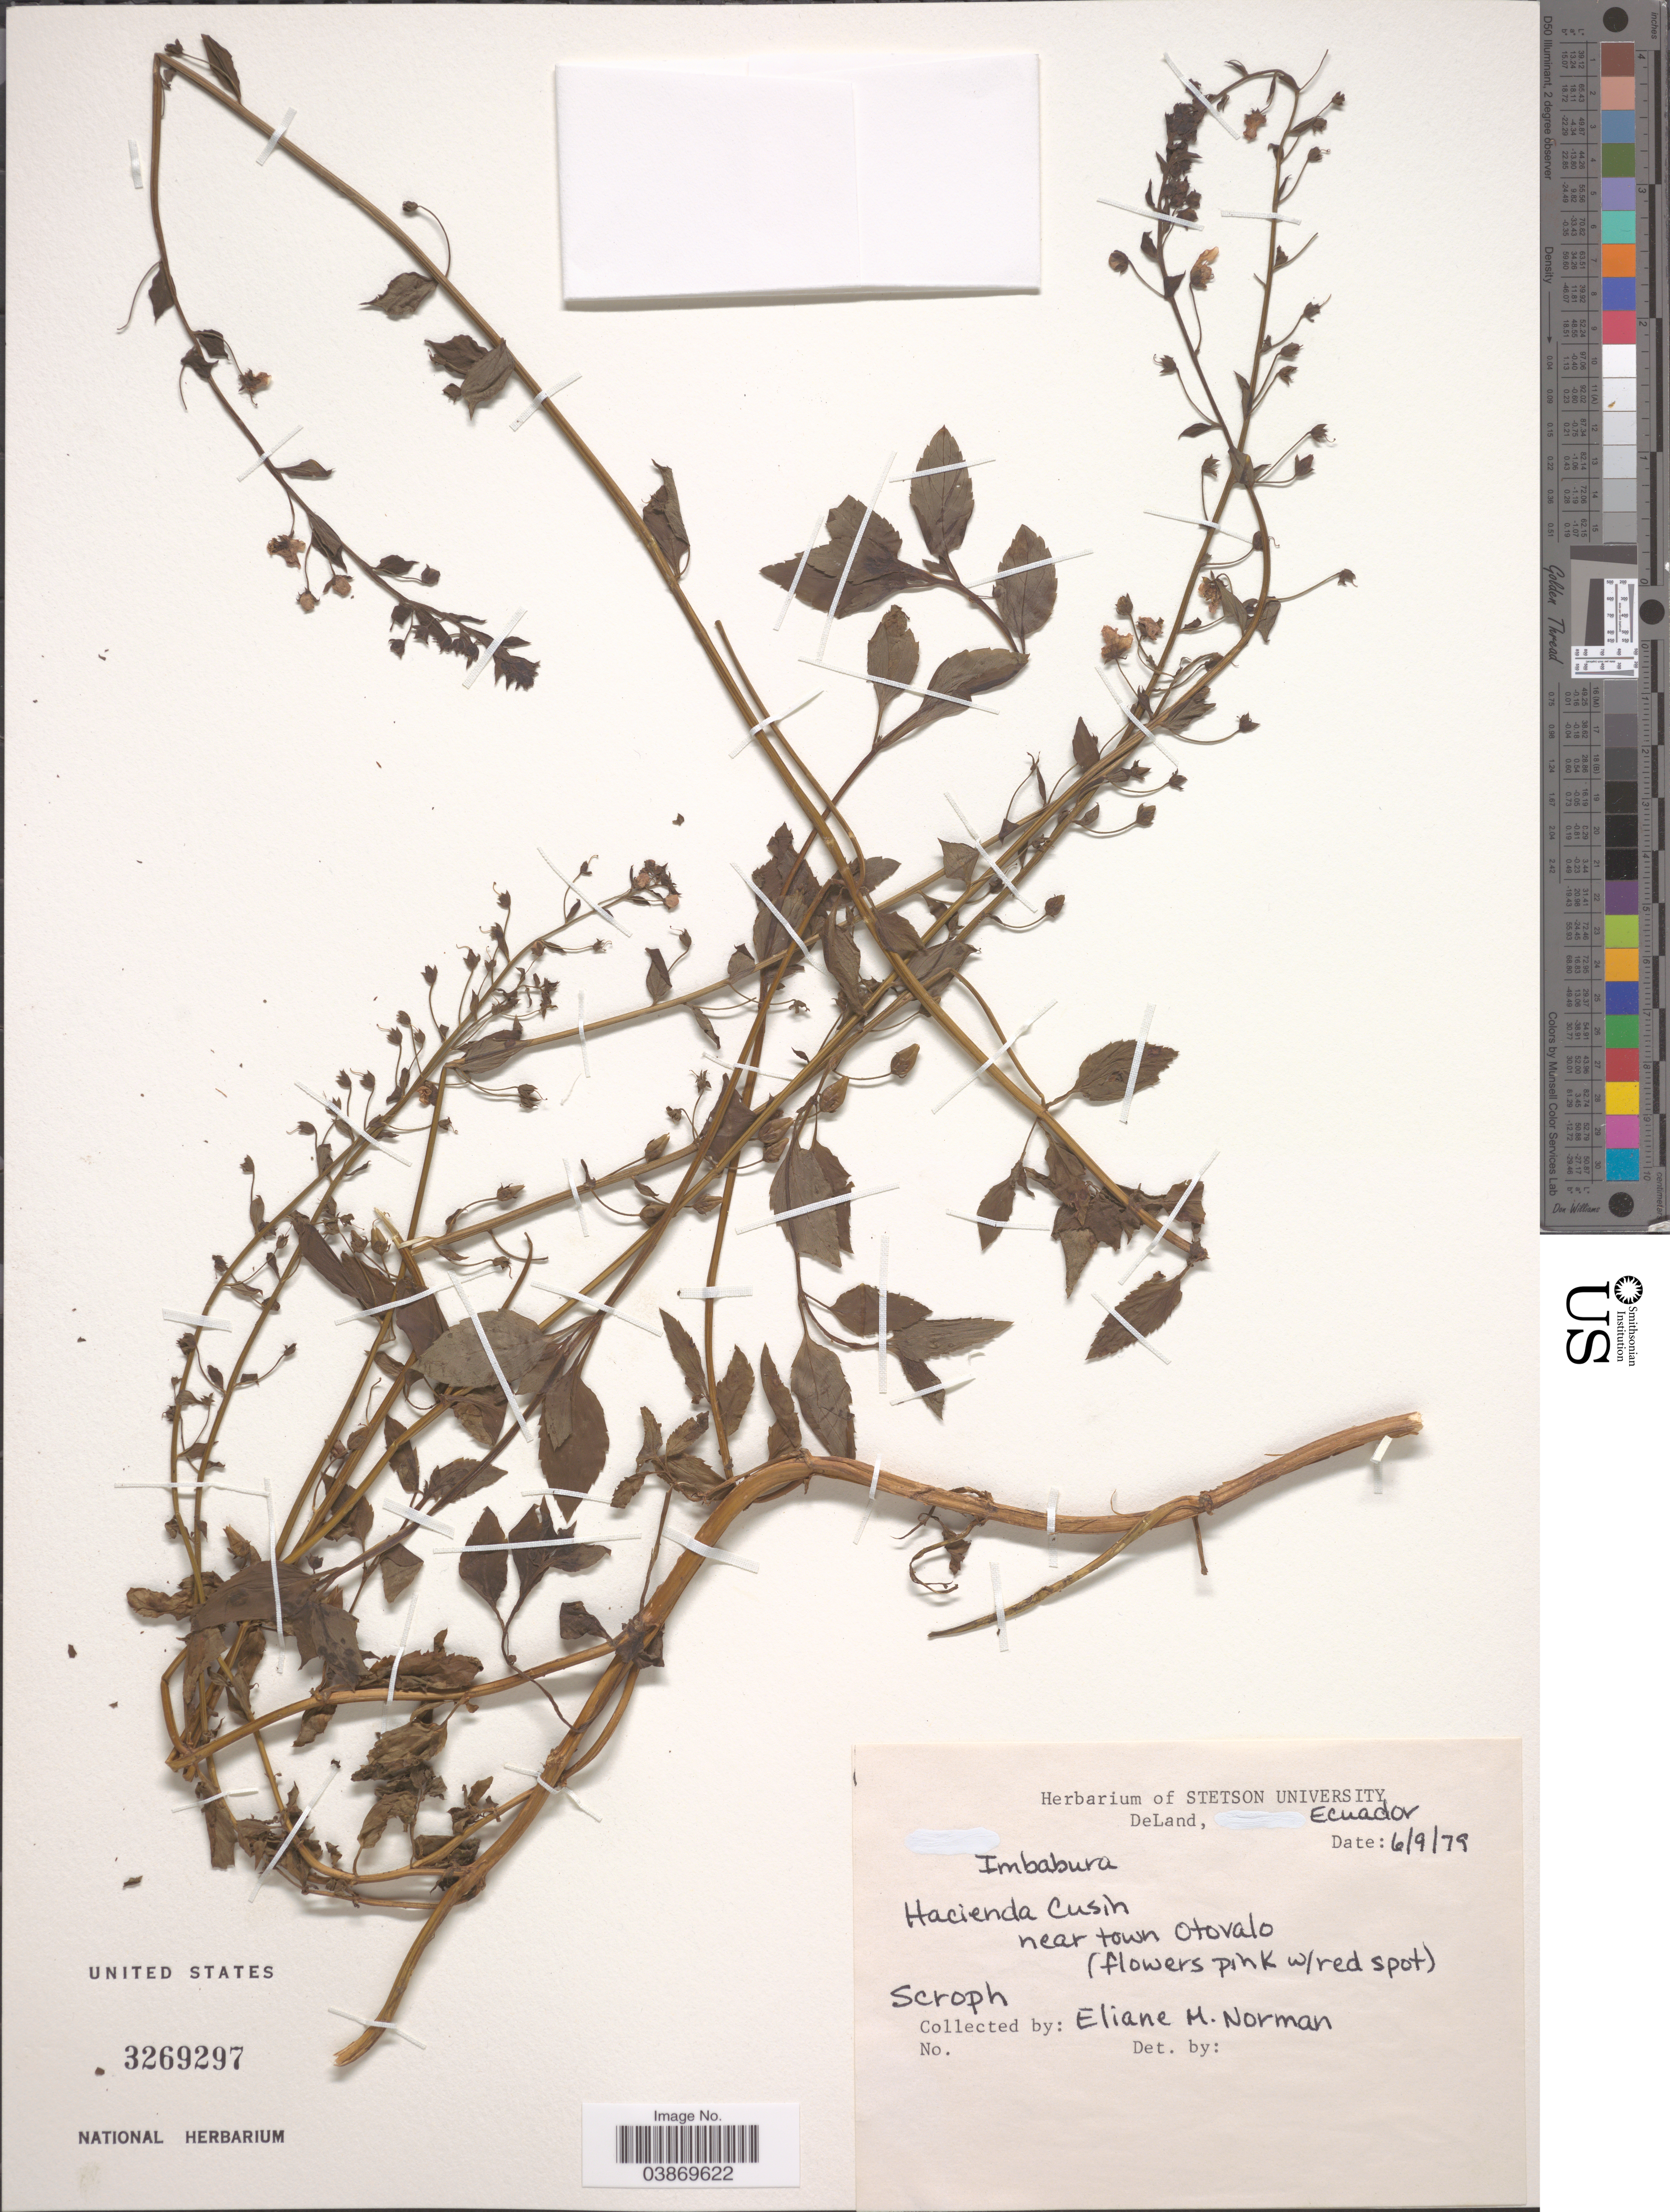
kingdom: Plantae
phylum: Tracheophyta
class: Magnoliopsida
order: Lamiales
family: Scrophulariaceae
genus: Alonsoa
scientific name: Alonsoa sp.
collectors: E. Norman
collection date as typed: Transcribed d/m/y: 6/9/79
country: Ecuador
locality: Hacienda Cusin near town Otovalo.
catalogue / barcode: US 3269297